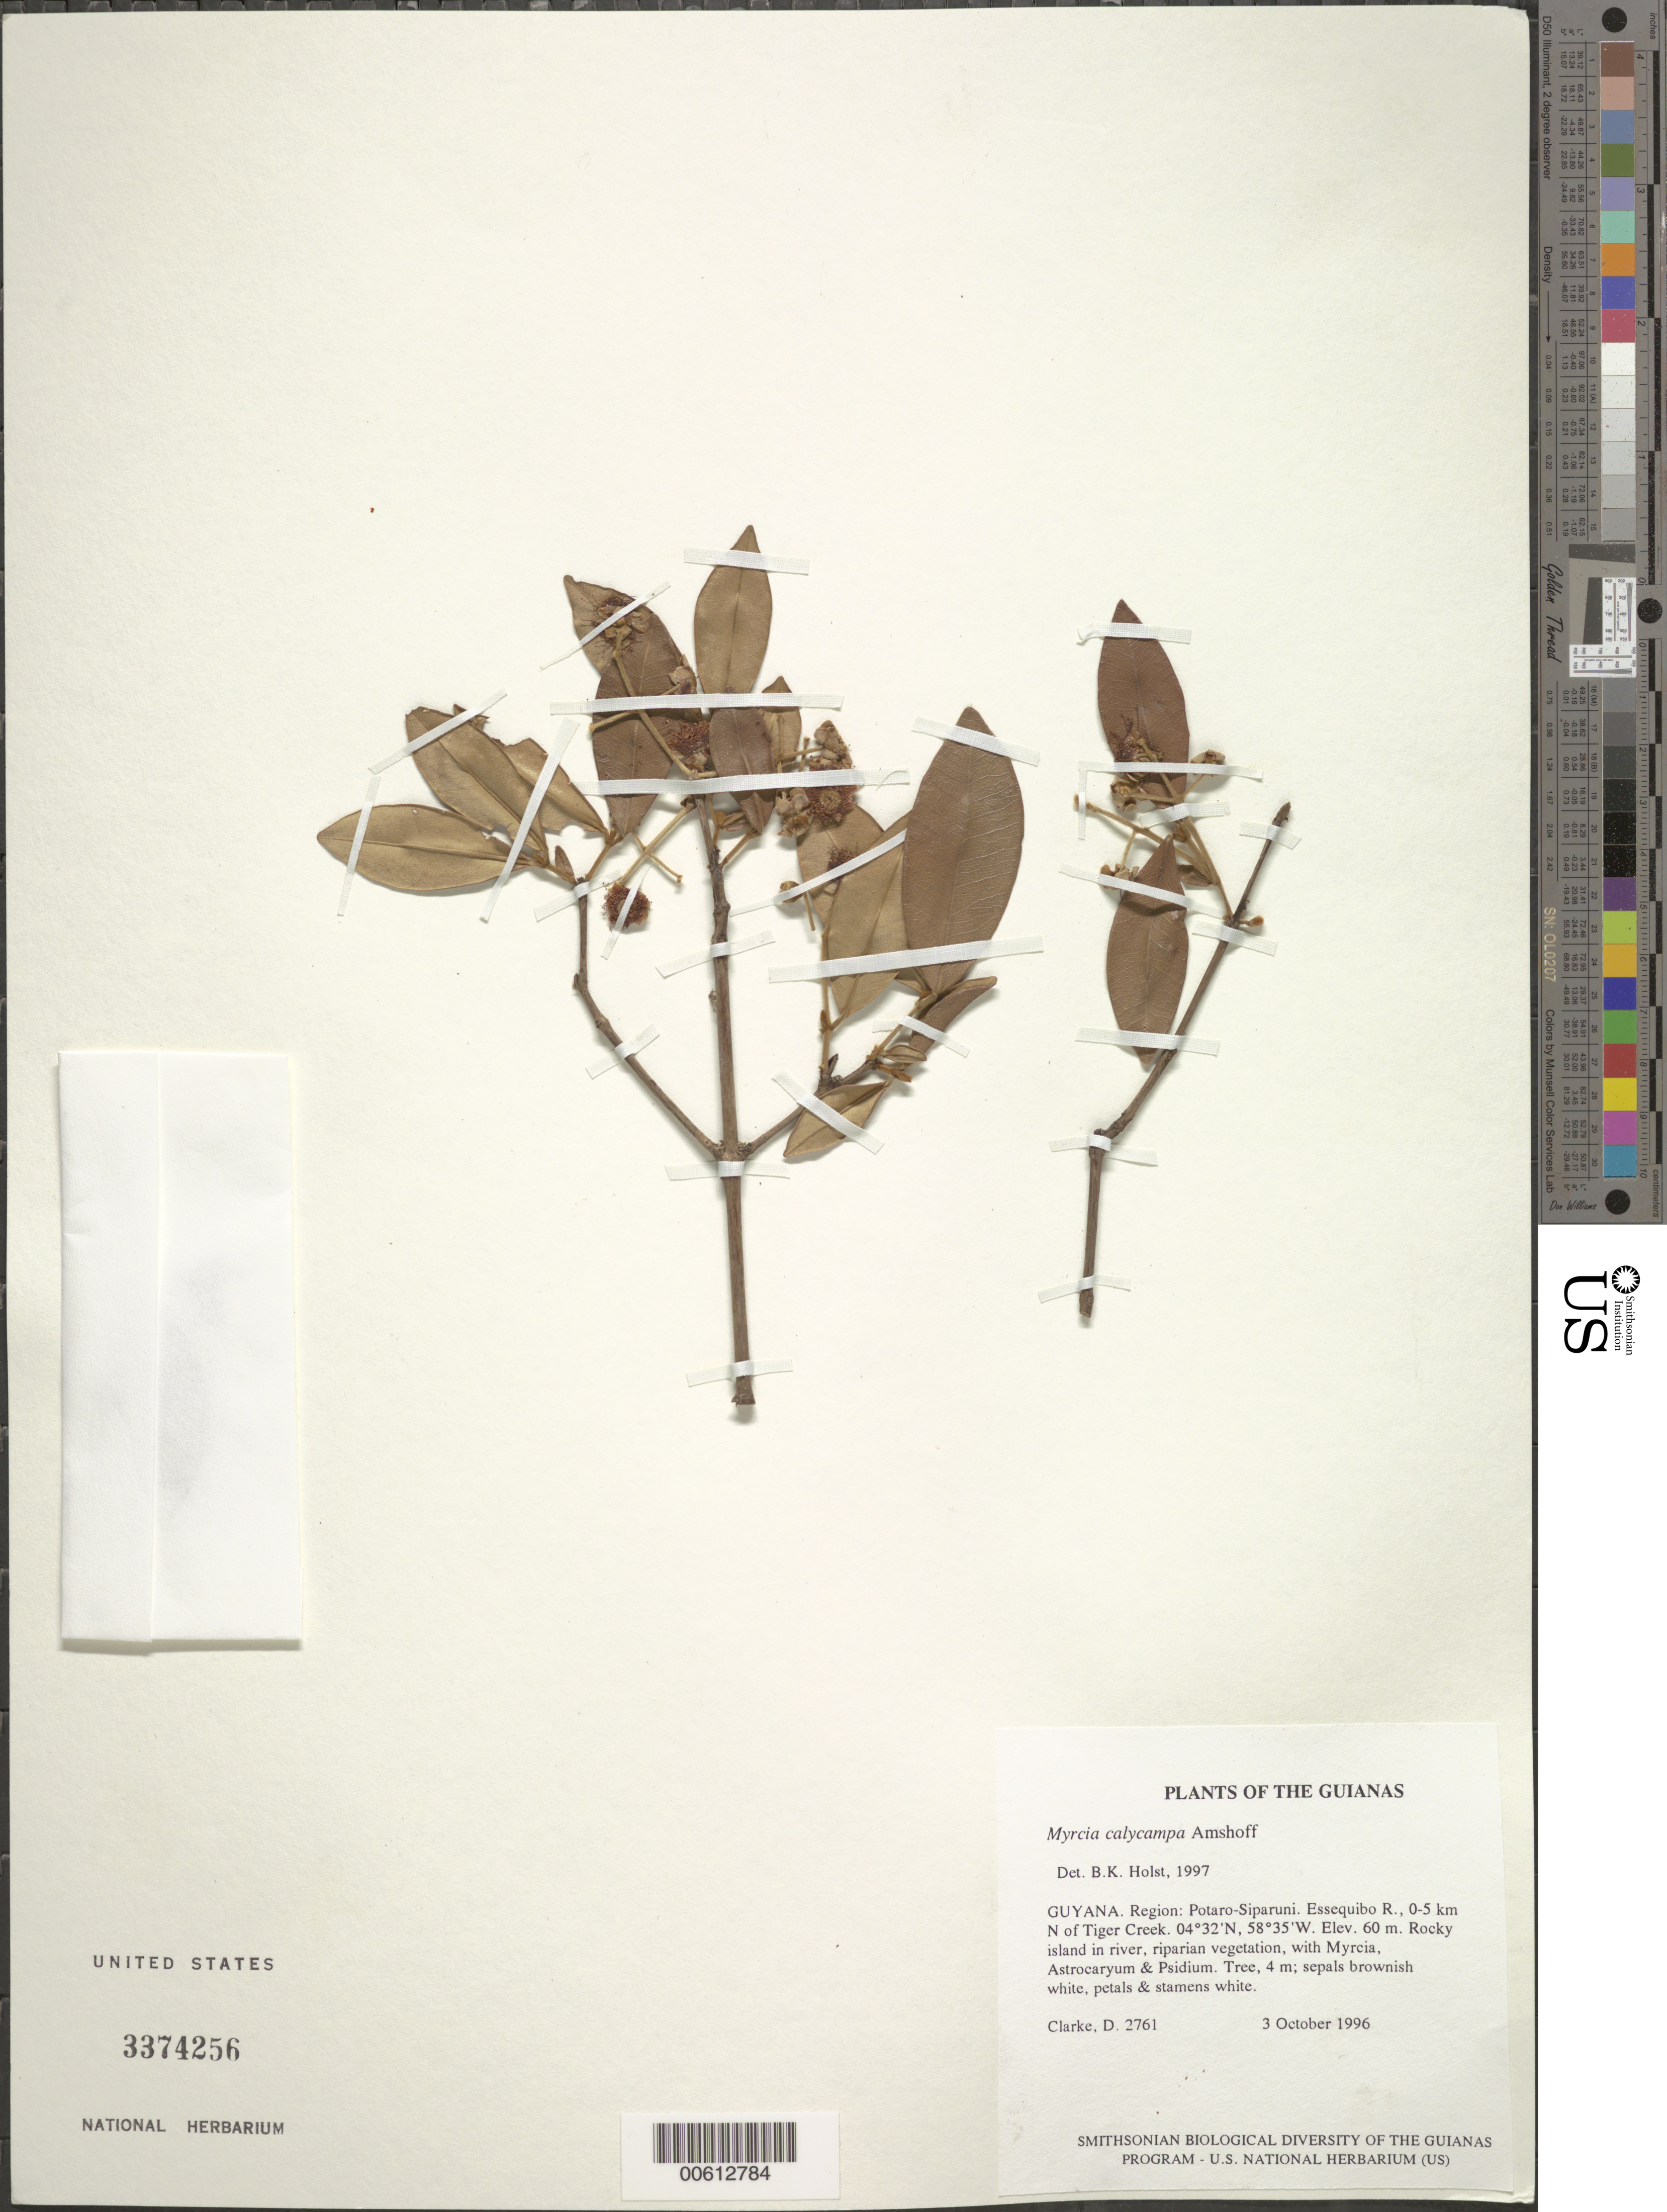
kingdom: Plantae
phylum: Tracheophyta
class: Magnoliopsida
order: Myrtales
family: Myrtaceae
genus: Myrcia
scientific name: Myrcia calycampa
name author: Amshoff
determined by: Holst, Bruce K.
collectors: H. D. Clarke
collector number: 2761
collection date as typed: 3 October 1996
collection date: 1996-10-03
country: Guyana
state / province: Potaro-Siparuni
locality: Iwokrama International Rainforest Reserve; Essequibo R., 0-5 km N of Tiger Creek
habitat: Rocky island in river, riparian vegetation, with Myrcia, Astrocaryum & Psidium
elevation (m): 60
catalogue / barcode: US 3374256